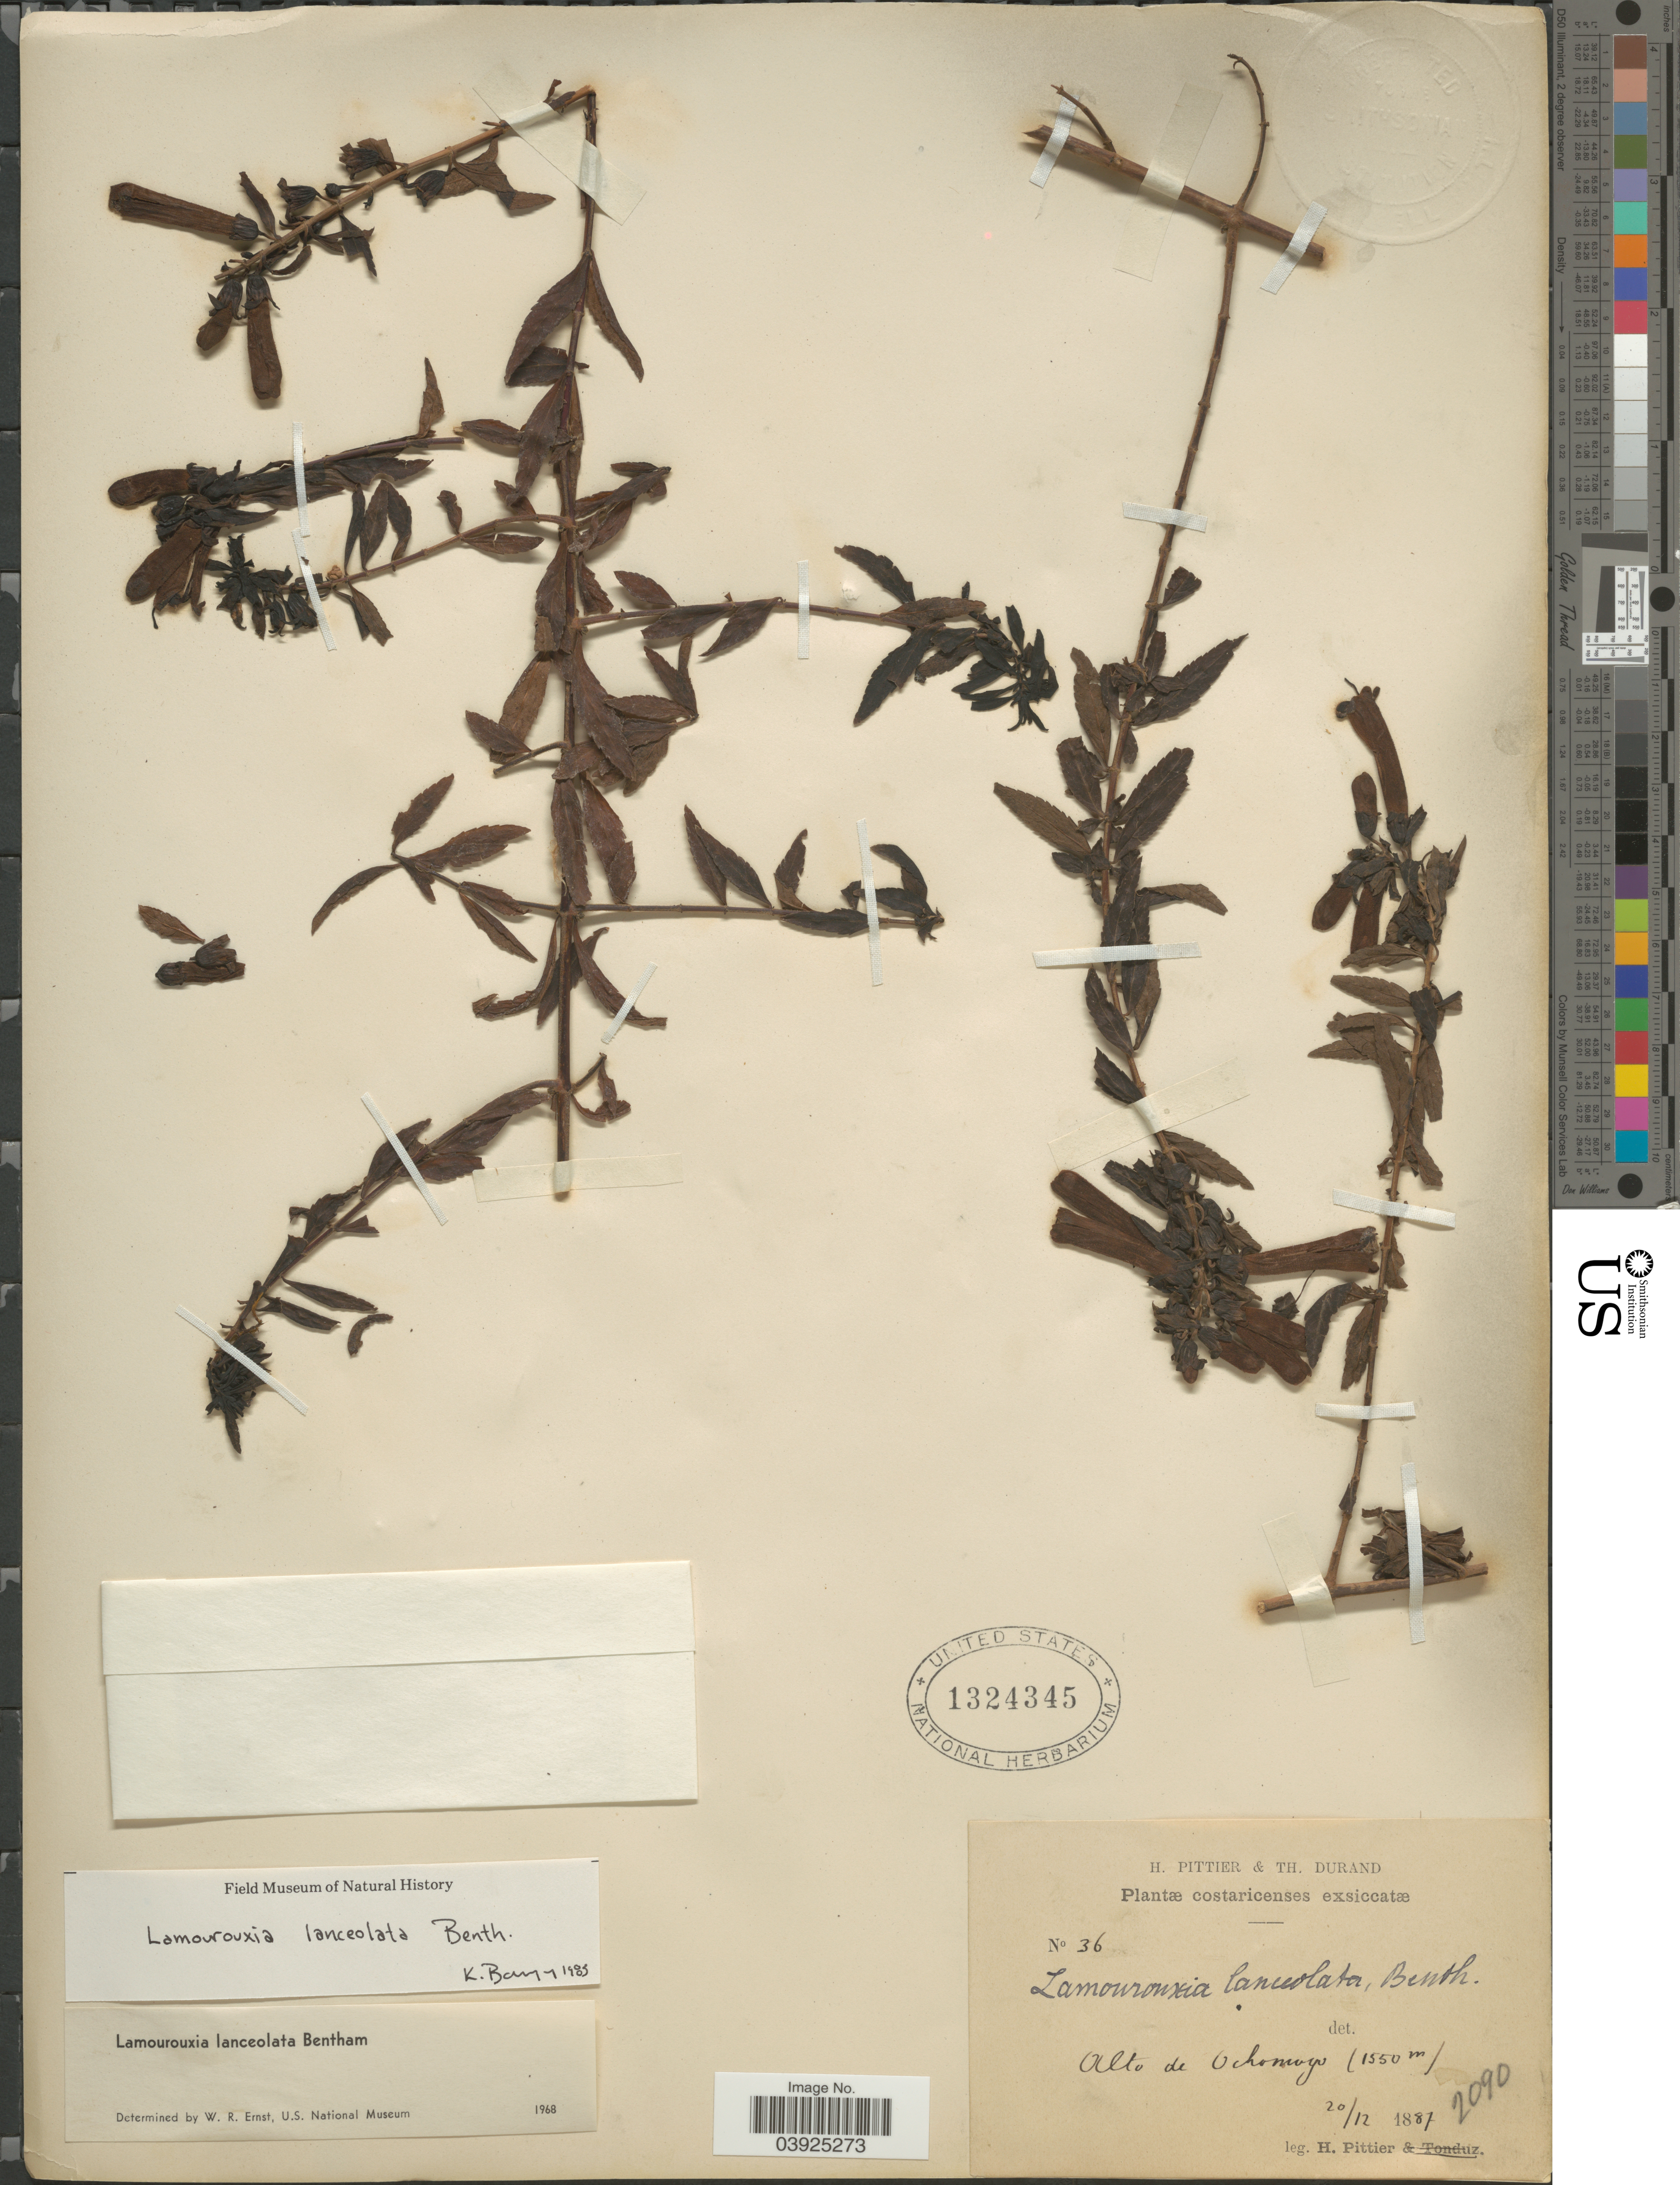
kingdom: Plantae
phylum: Tracheophyta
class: Magnoliopsida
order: Lamiales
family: Orobanchaceae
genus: Lamourouxia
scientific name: Lamourouxia lanceolata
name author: Benth.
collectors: H. F. Pittier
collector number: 36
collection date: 1887-12-20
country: Costa Rica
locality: Alto de Ochomogo.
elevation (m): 1550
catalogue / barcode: US 1324345